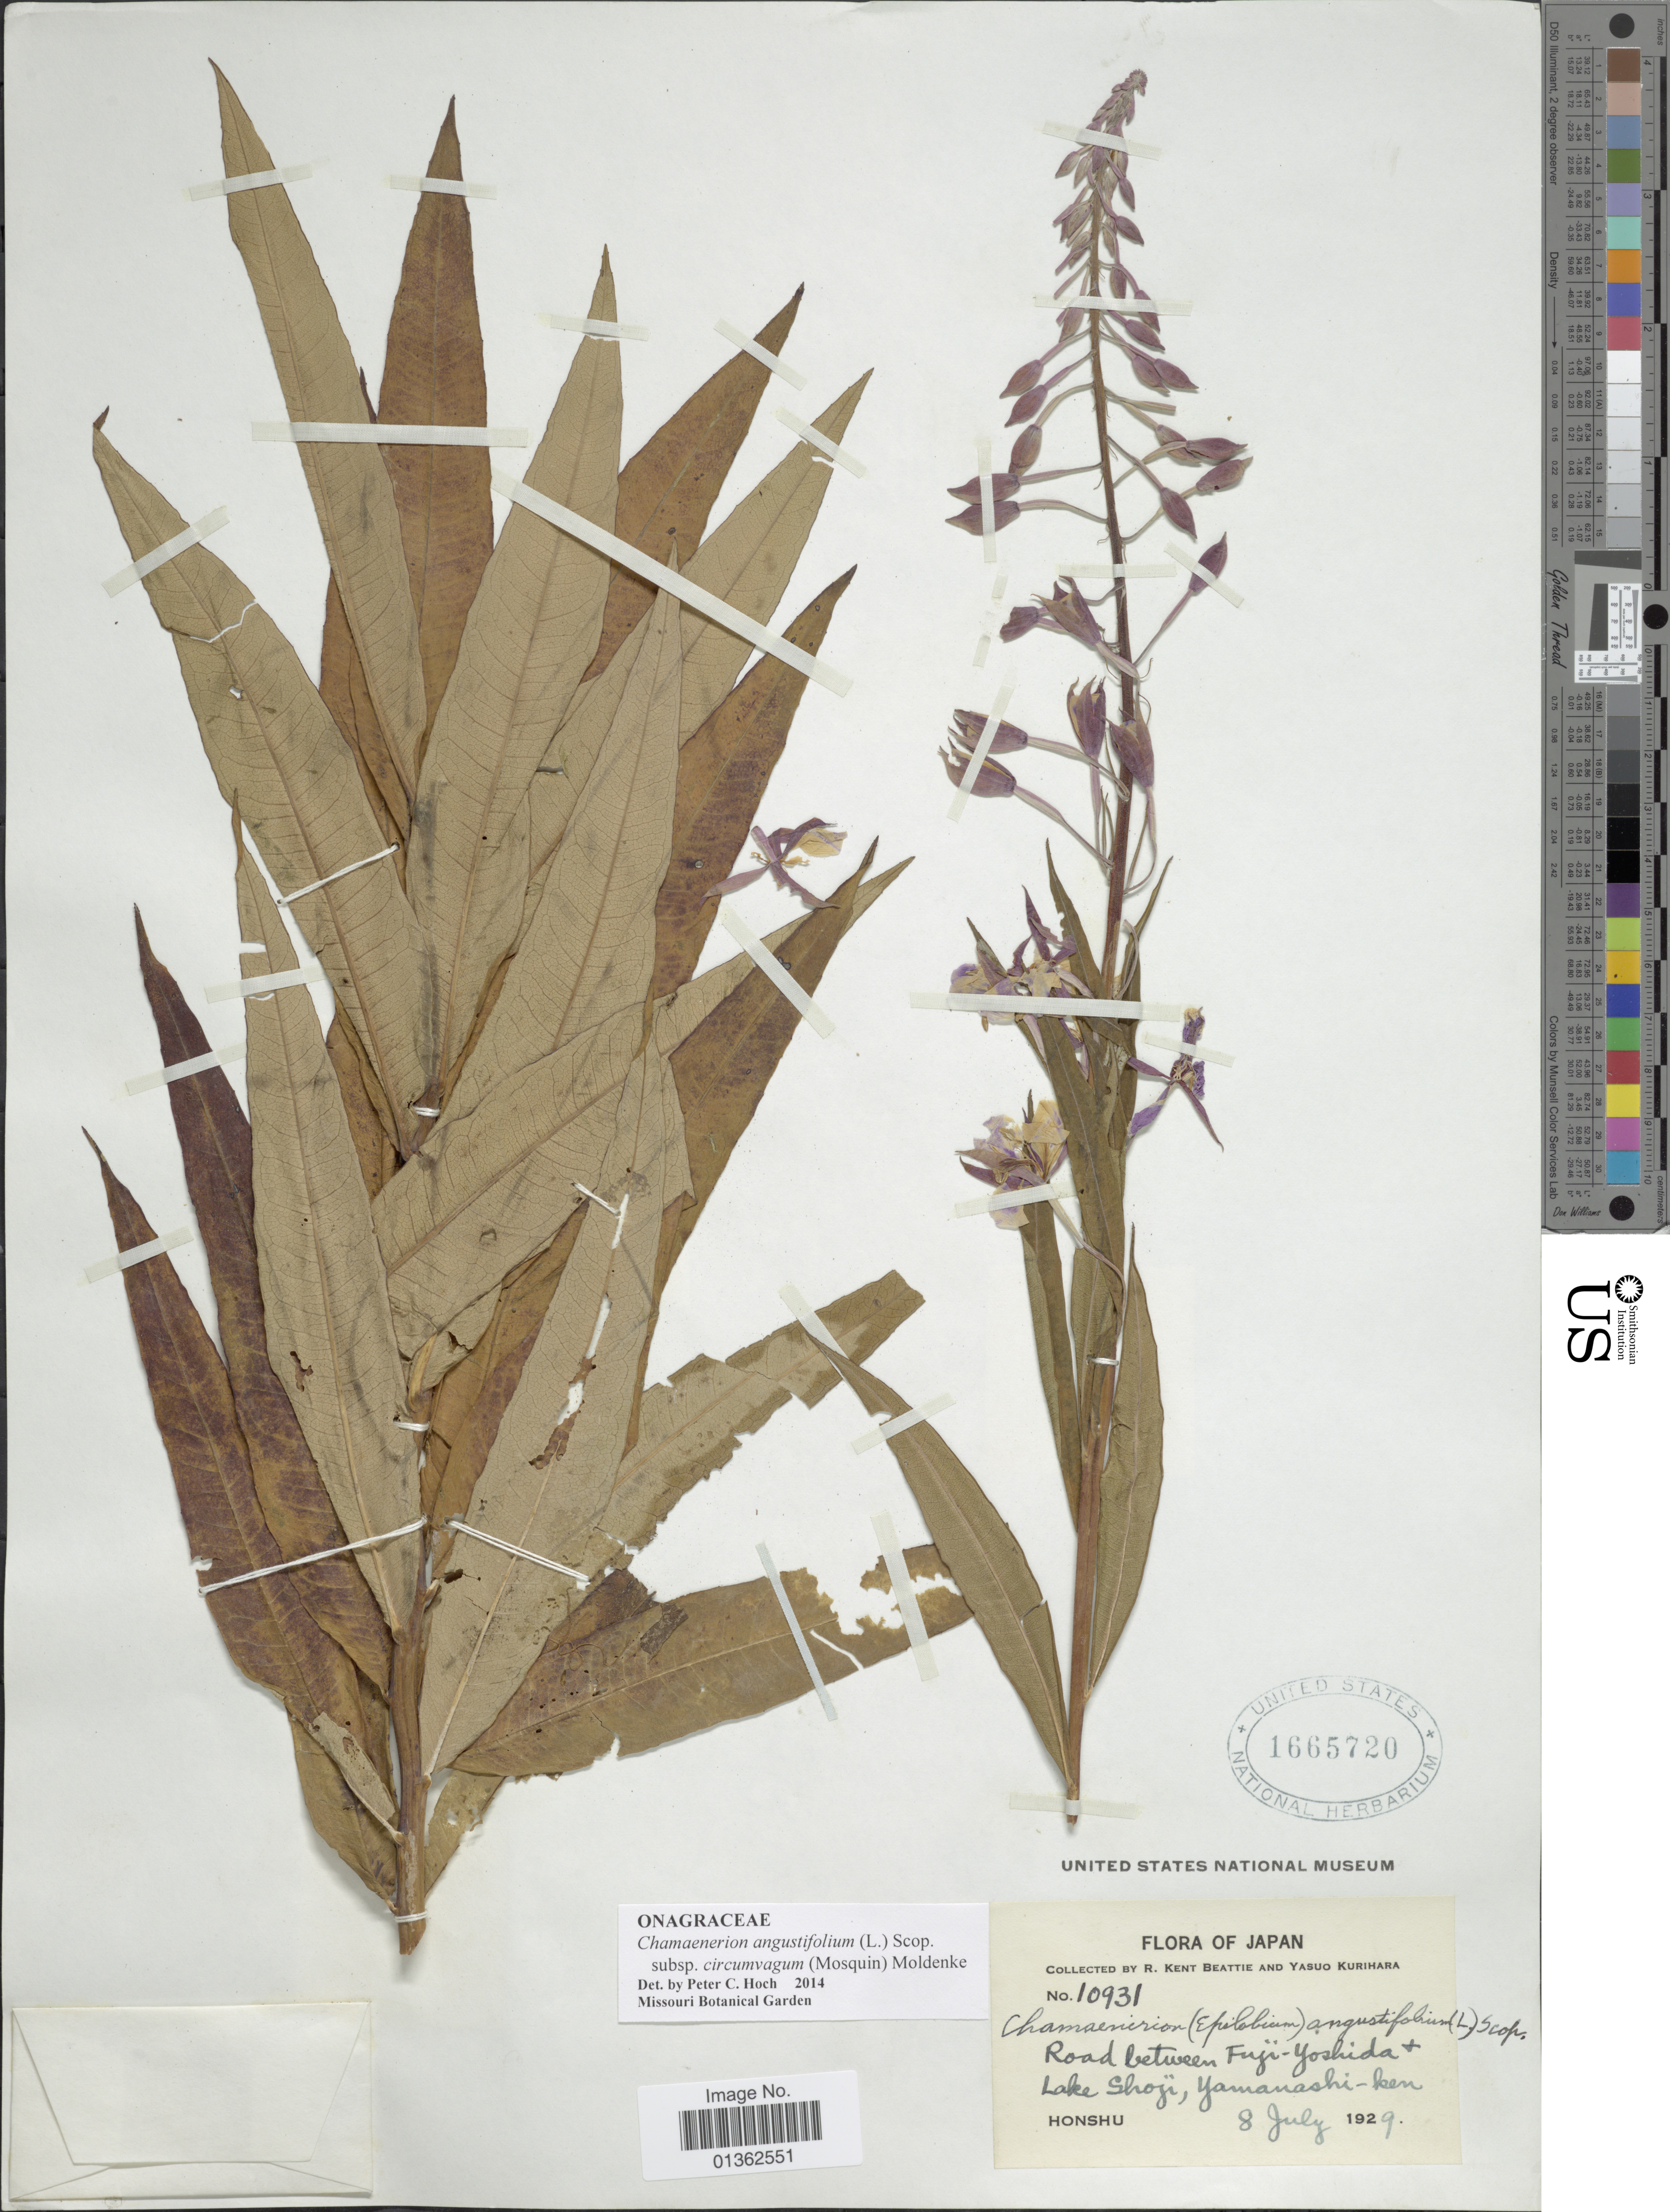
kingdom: Plantae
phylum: Tracheophyta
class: Magnoliopsida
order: Myrtales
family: Onagraceae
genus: Chamaenerion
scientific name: Chamaenerion angustifolium subsp. circumvagum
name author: (Mosquin) Moldenke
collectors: R. K. Beattie & Y. Kurihara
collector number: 10931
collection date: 1929-07-08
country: Japan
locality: Road between Fuji-Yoshida + Lake Shoji, Yamanashi-ken. Honshu.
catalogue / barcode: US 1665720